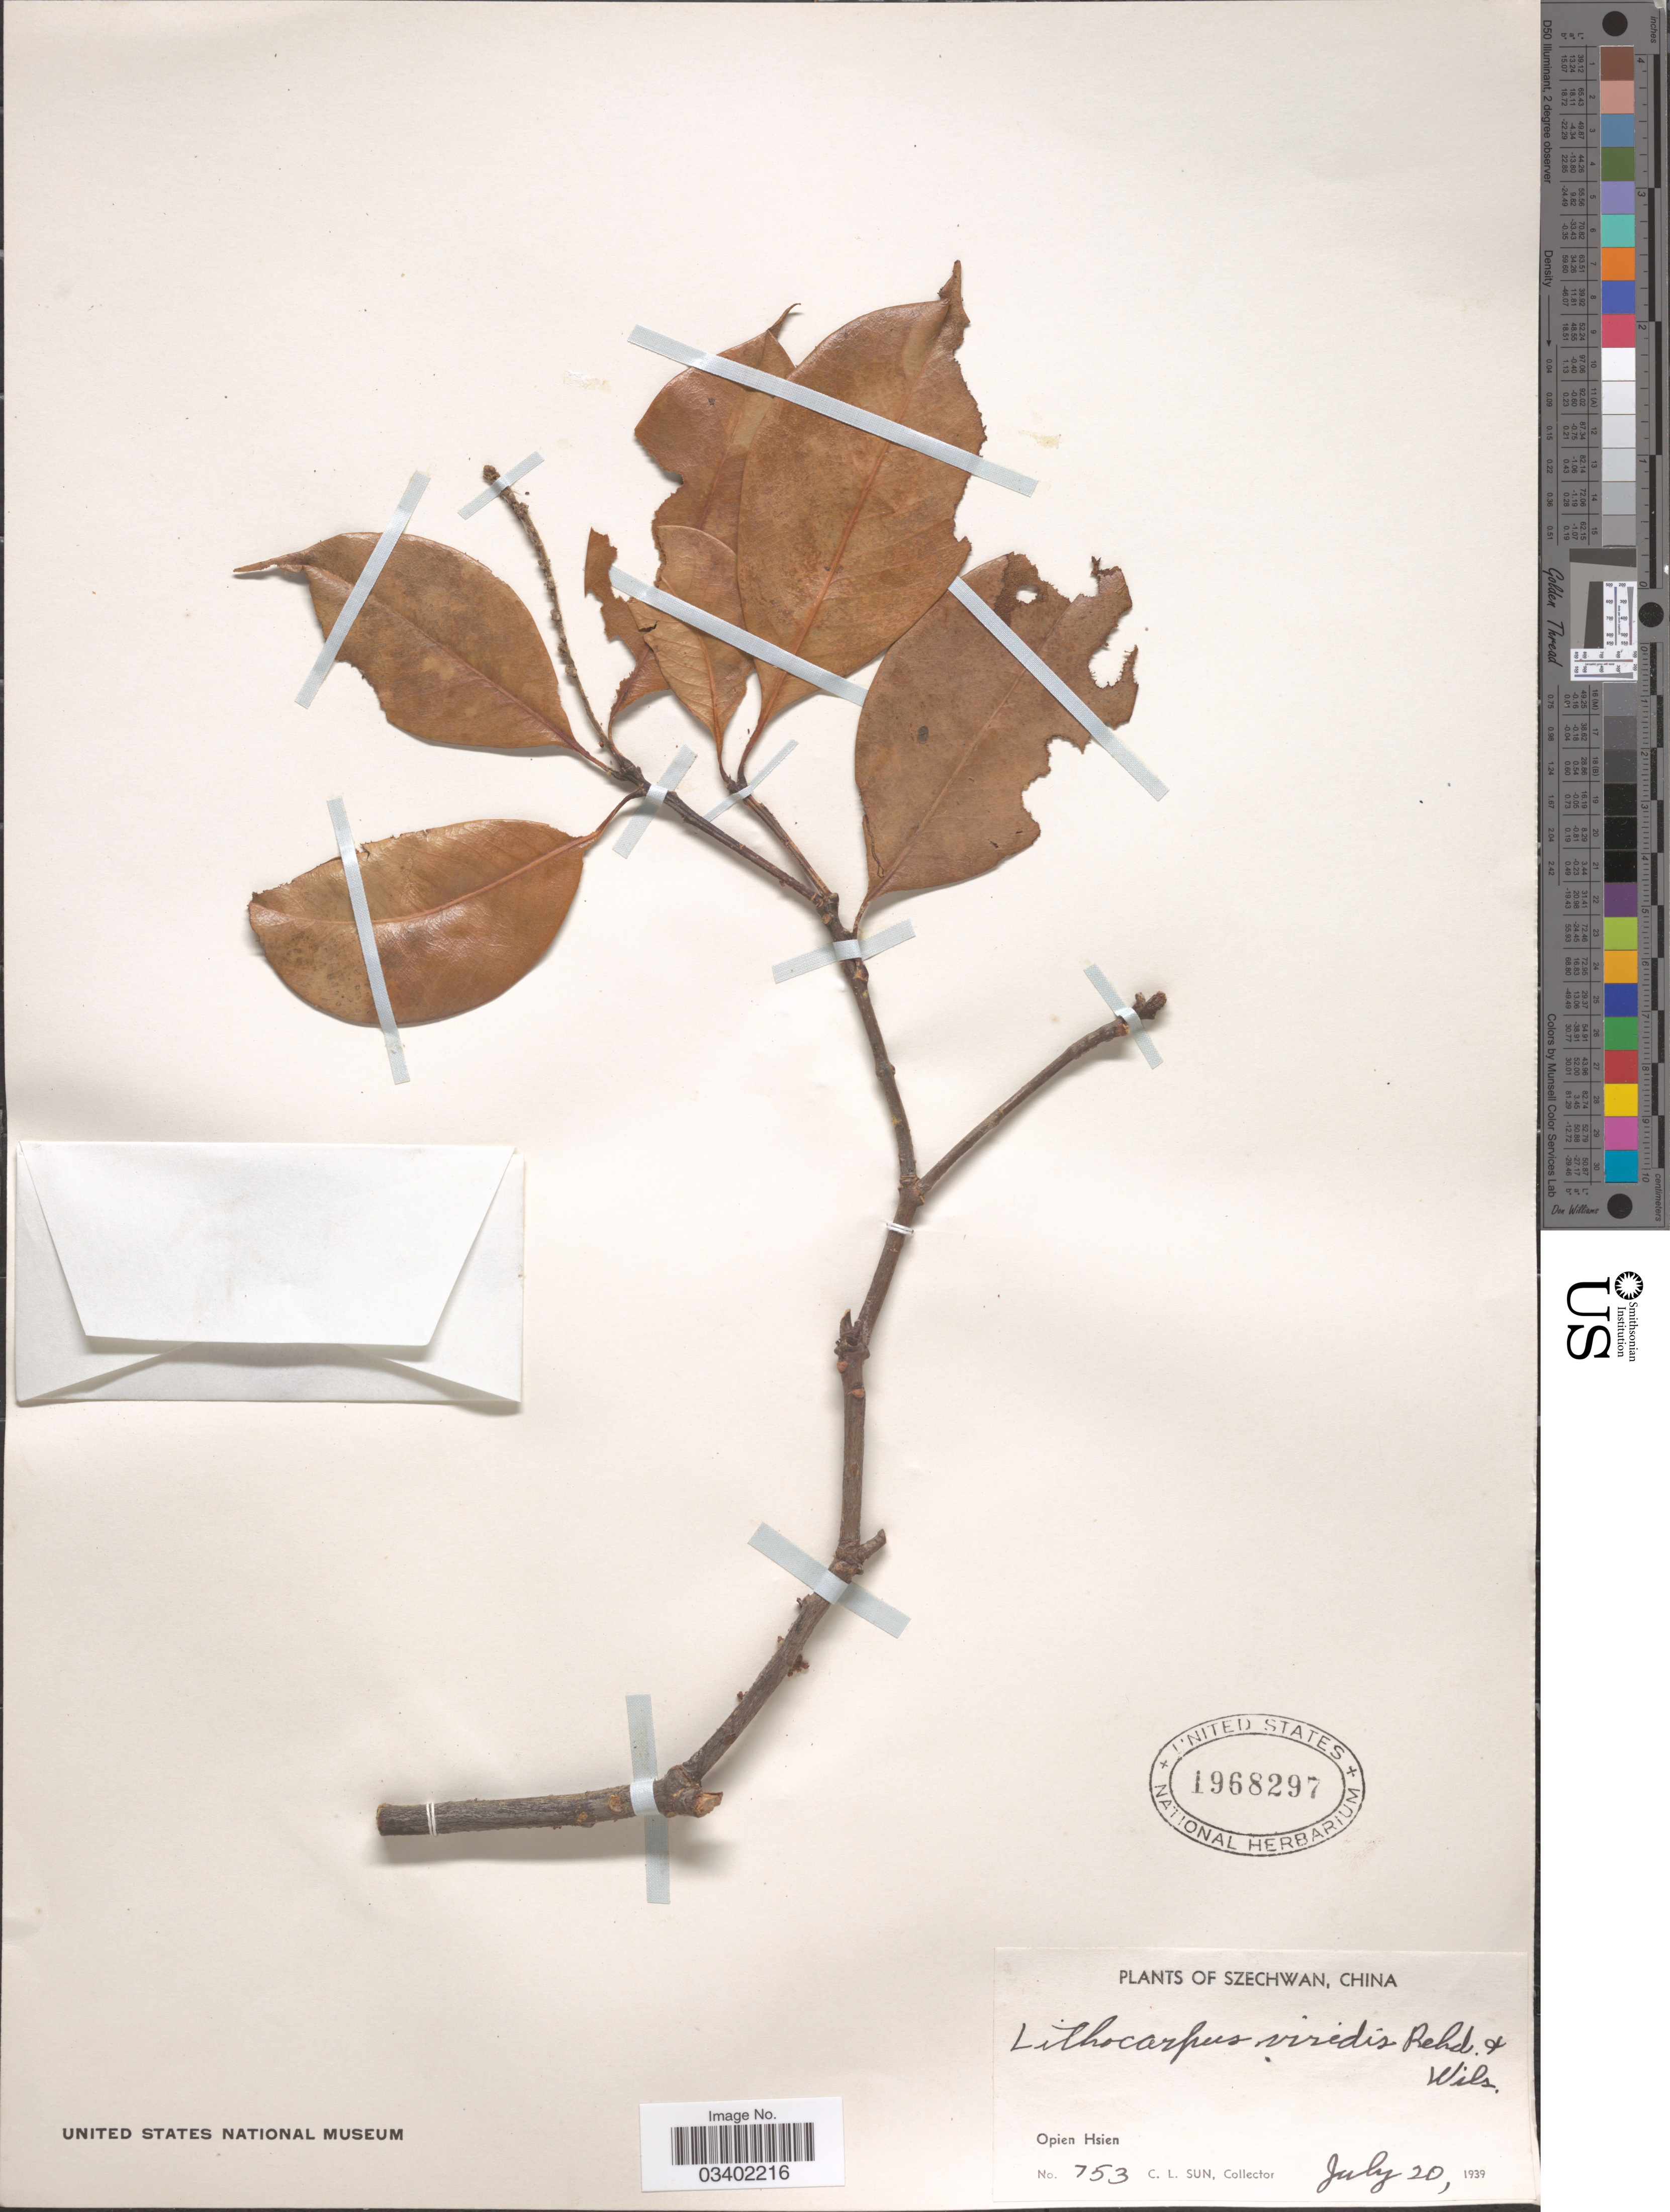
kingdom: Plantae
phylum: Tracheophyta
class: Magnoliopsida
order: Fagales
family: Fagaceae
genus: Lithocarpus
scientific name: Lithocarpus viridis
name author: (Schottky) Rehder & E.H. Wilson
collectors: C. Sun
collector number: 753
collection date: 1939-07-20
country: China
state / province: Sichuan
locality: Szechwan. Opien Hsien.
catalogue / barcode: US 1968297